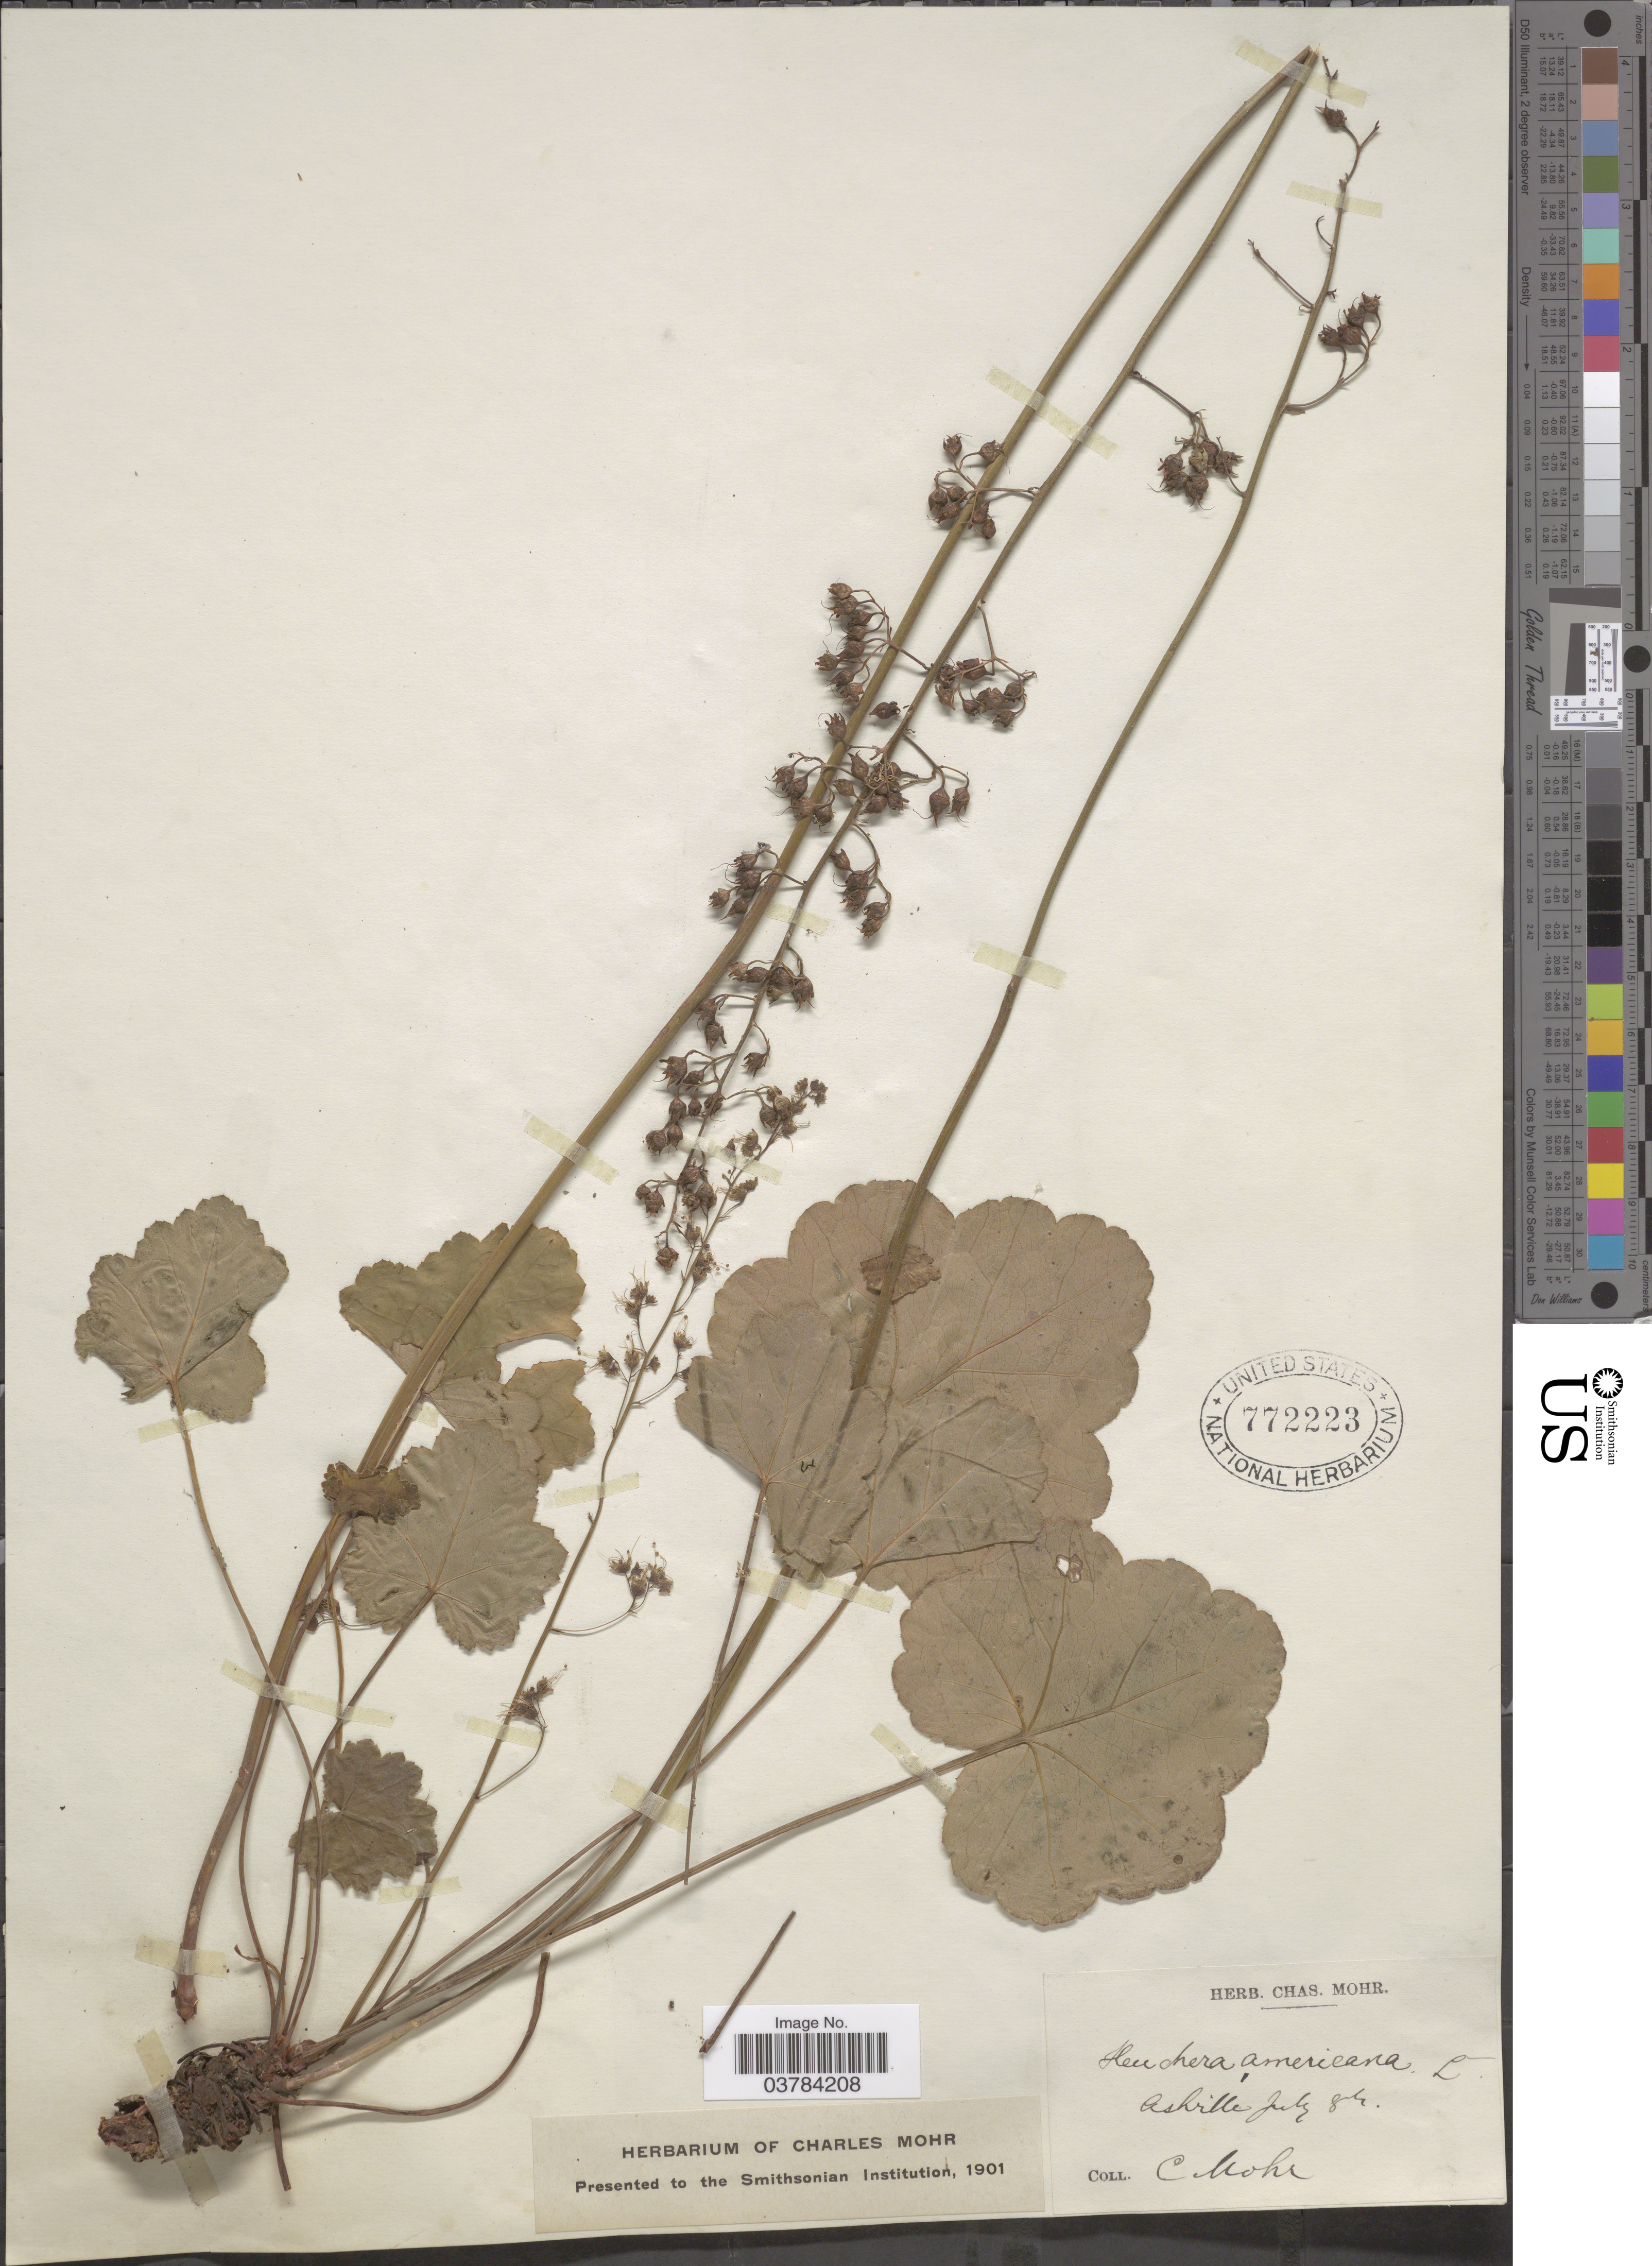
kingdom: Plantae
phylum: Tracheophyta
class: Magnoliopsida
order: Saxifragales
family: Saxifragaceae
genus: Heuchera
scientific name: Heuchera americana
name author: L.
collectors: Mohr, C. T. (herbarium)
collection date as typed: Transcribed d/m/y: /7/84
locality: Ashville.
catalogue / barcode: US 772223